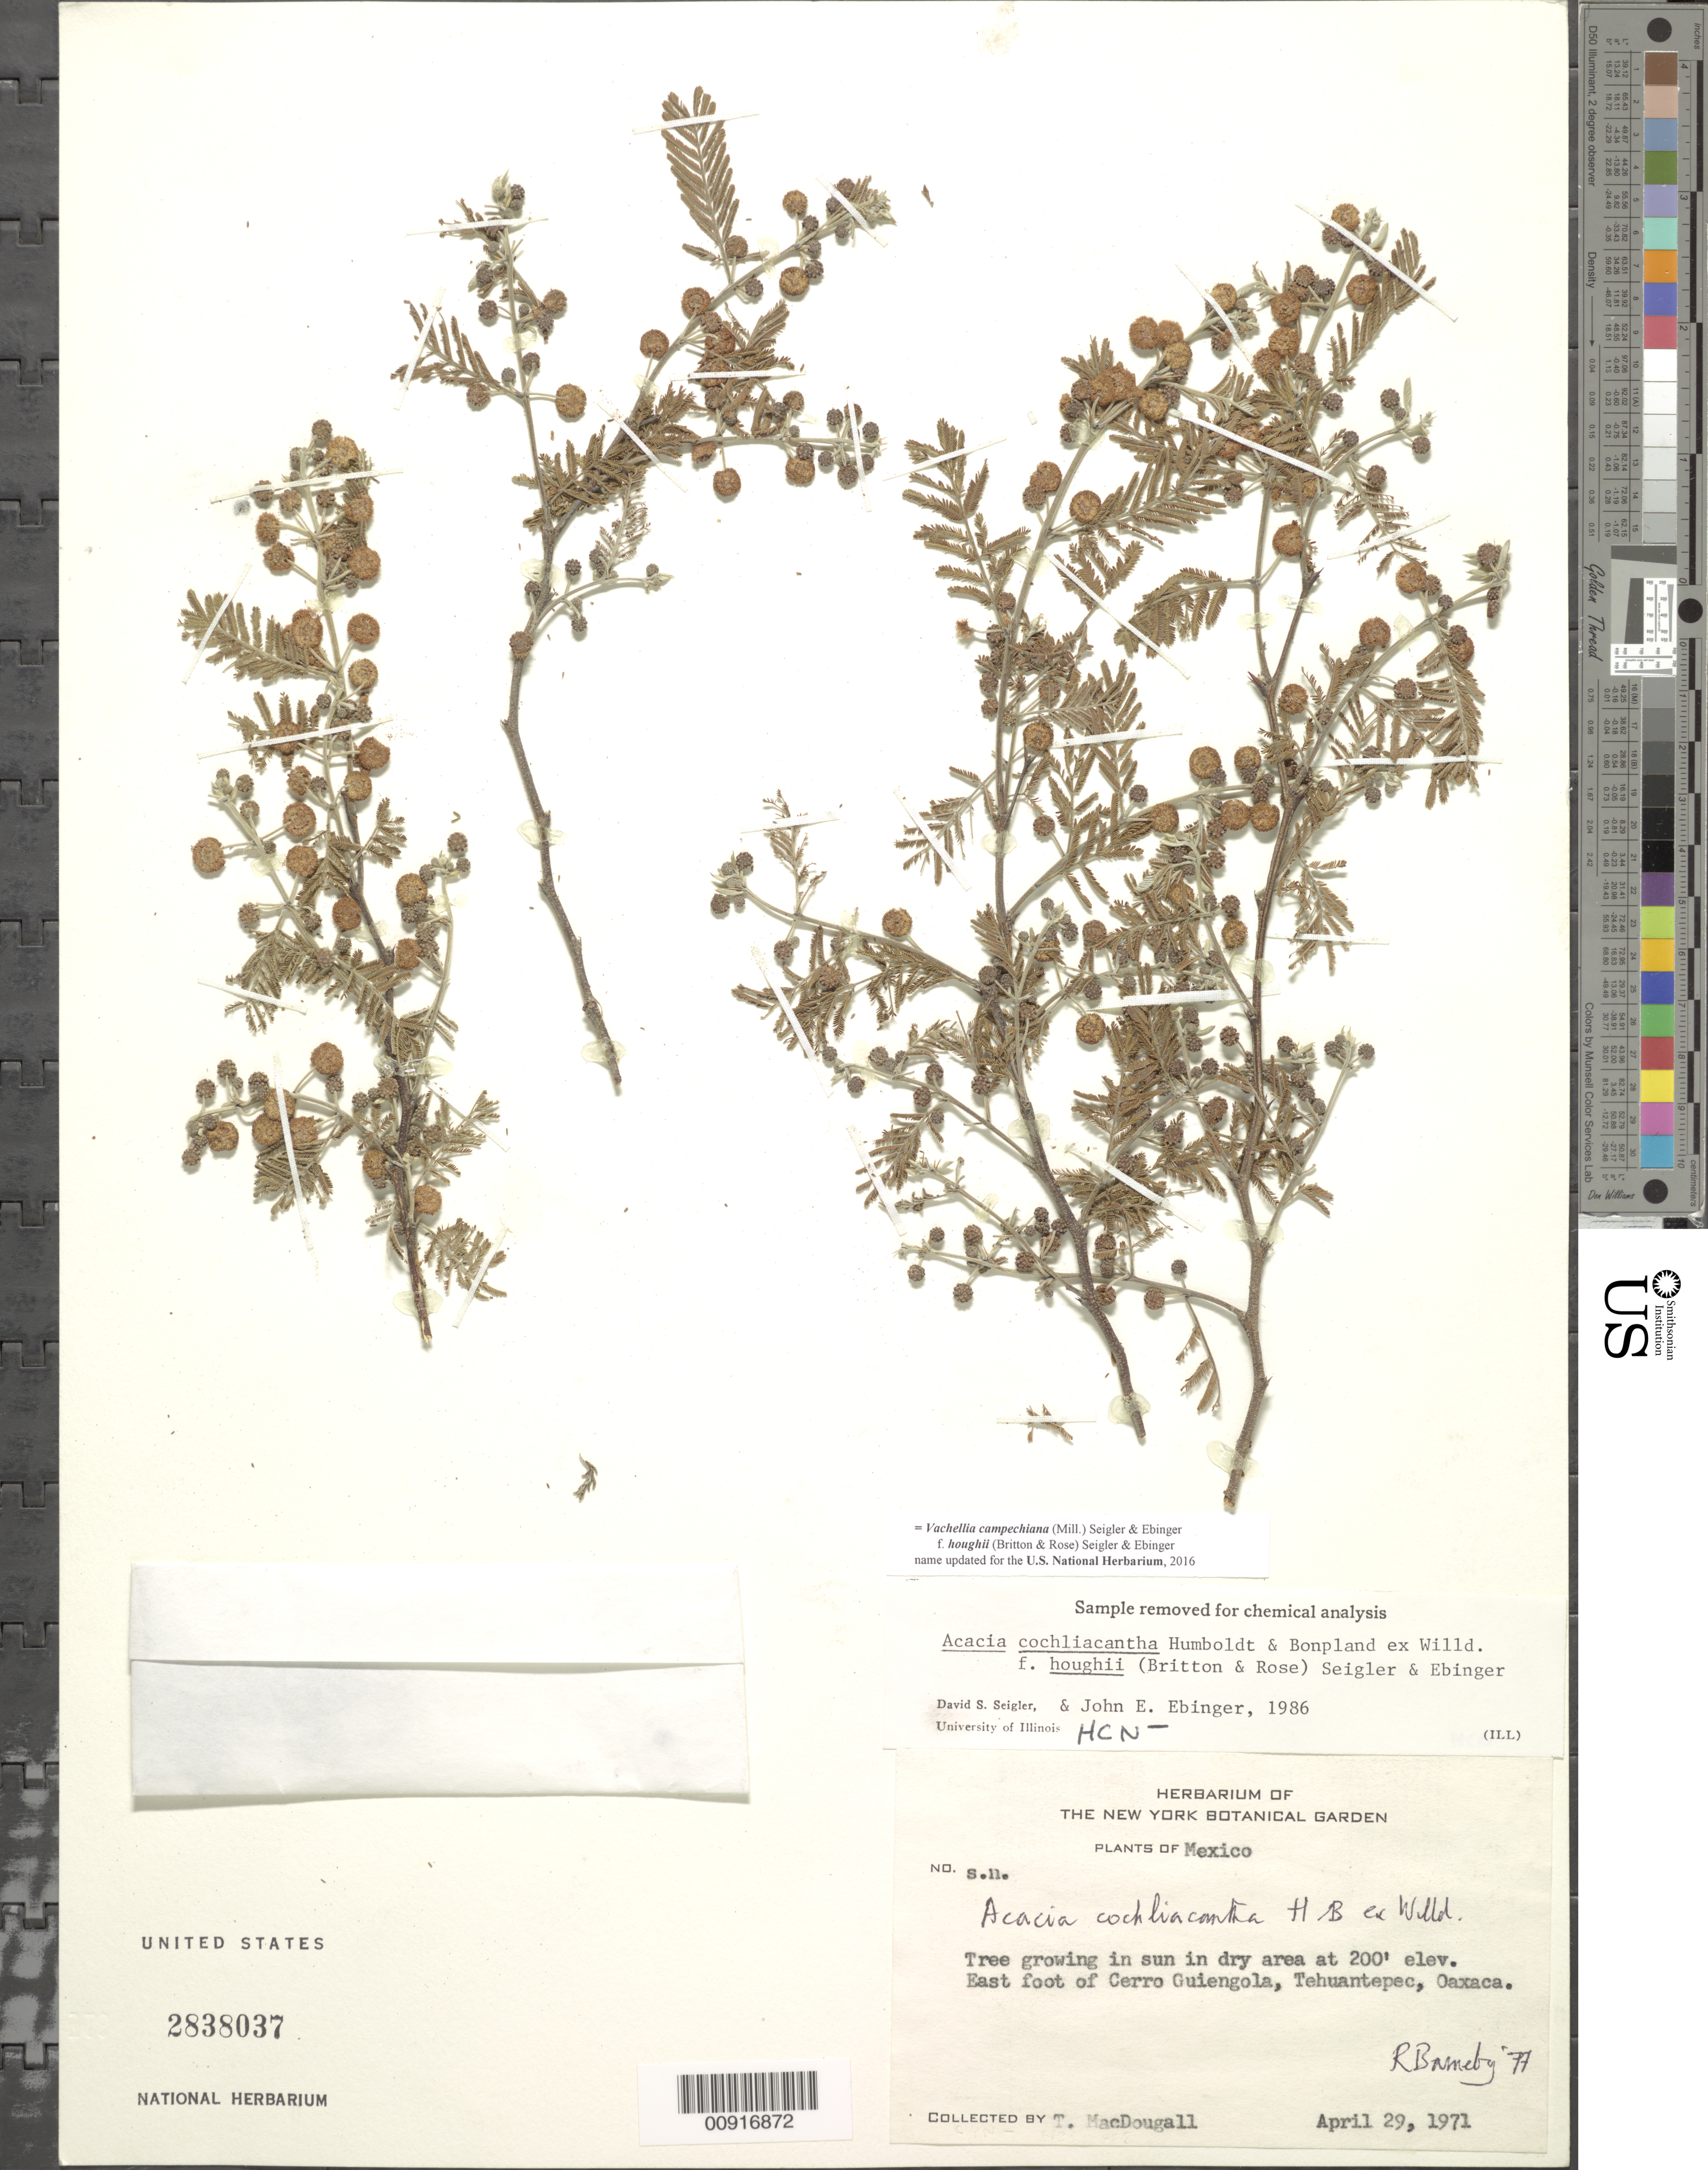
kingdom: Plantae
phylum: Tracheophyta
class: Magnoliopsida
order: Fabales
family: Fabaceae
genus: Vachellia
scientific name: Vachellia chiapensis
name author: (Saff.) Seigler & Ebinger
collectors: T. Macdougall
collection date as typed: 29 Apr 1971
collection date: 1971-04-29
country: Mexico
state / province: Oaxaca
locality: East foot of Cerro Guiengola, Tehunatepec, Oaxaca.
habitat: Growing in sun in dry area.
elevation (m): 61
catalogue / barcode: US 2838037